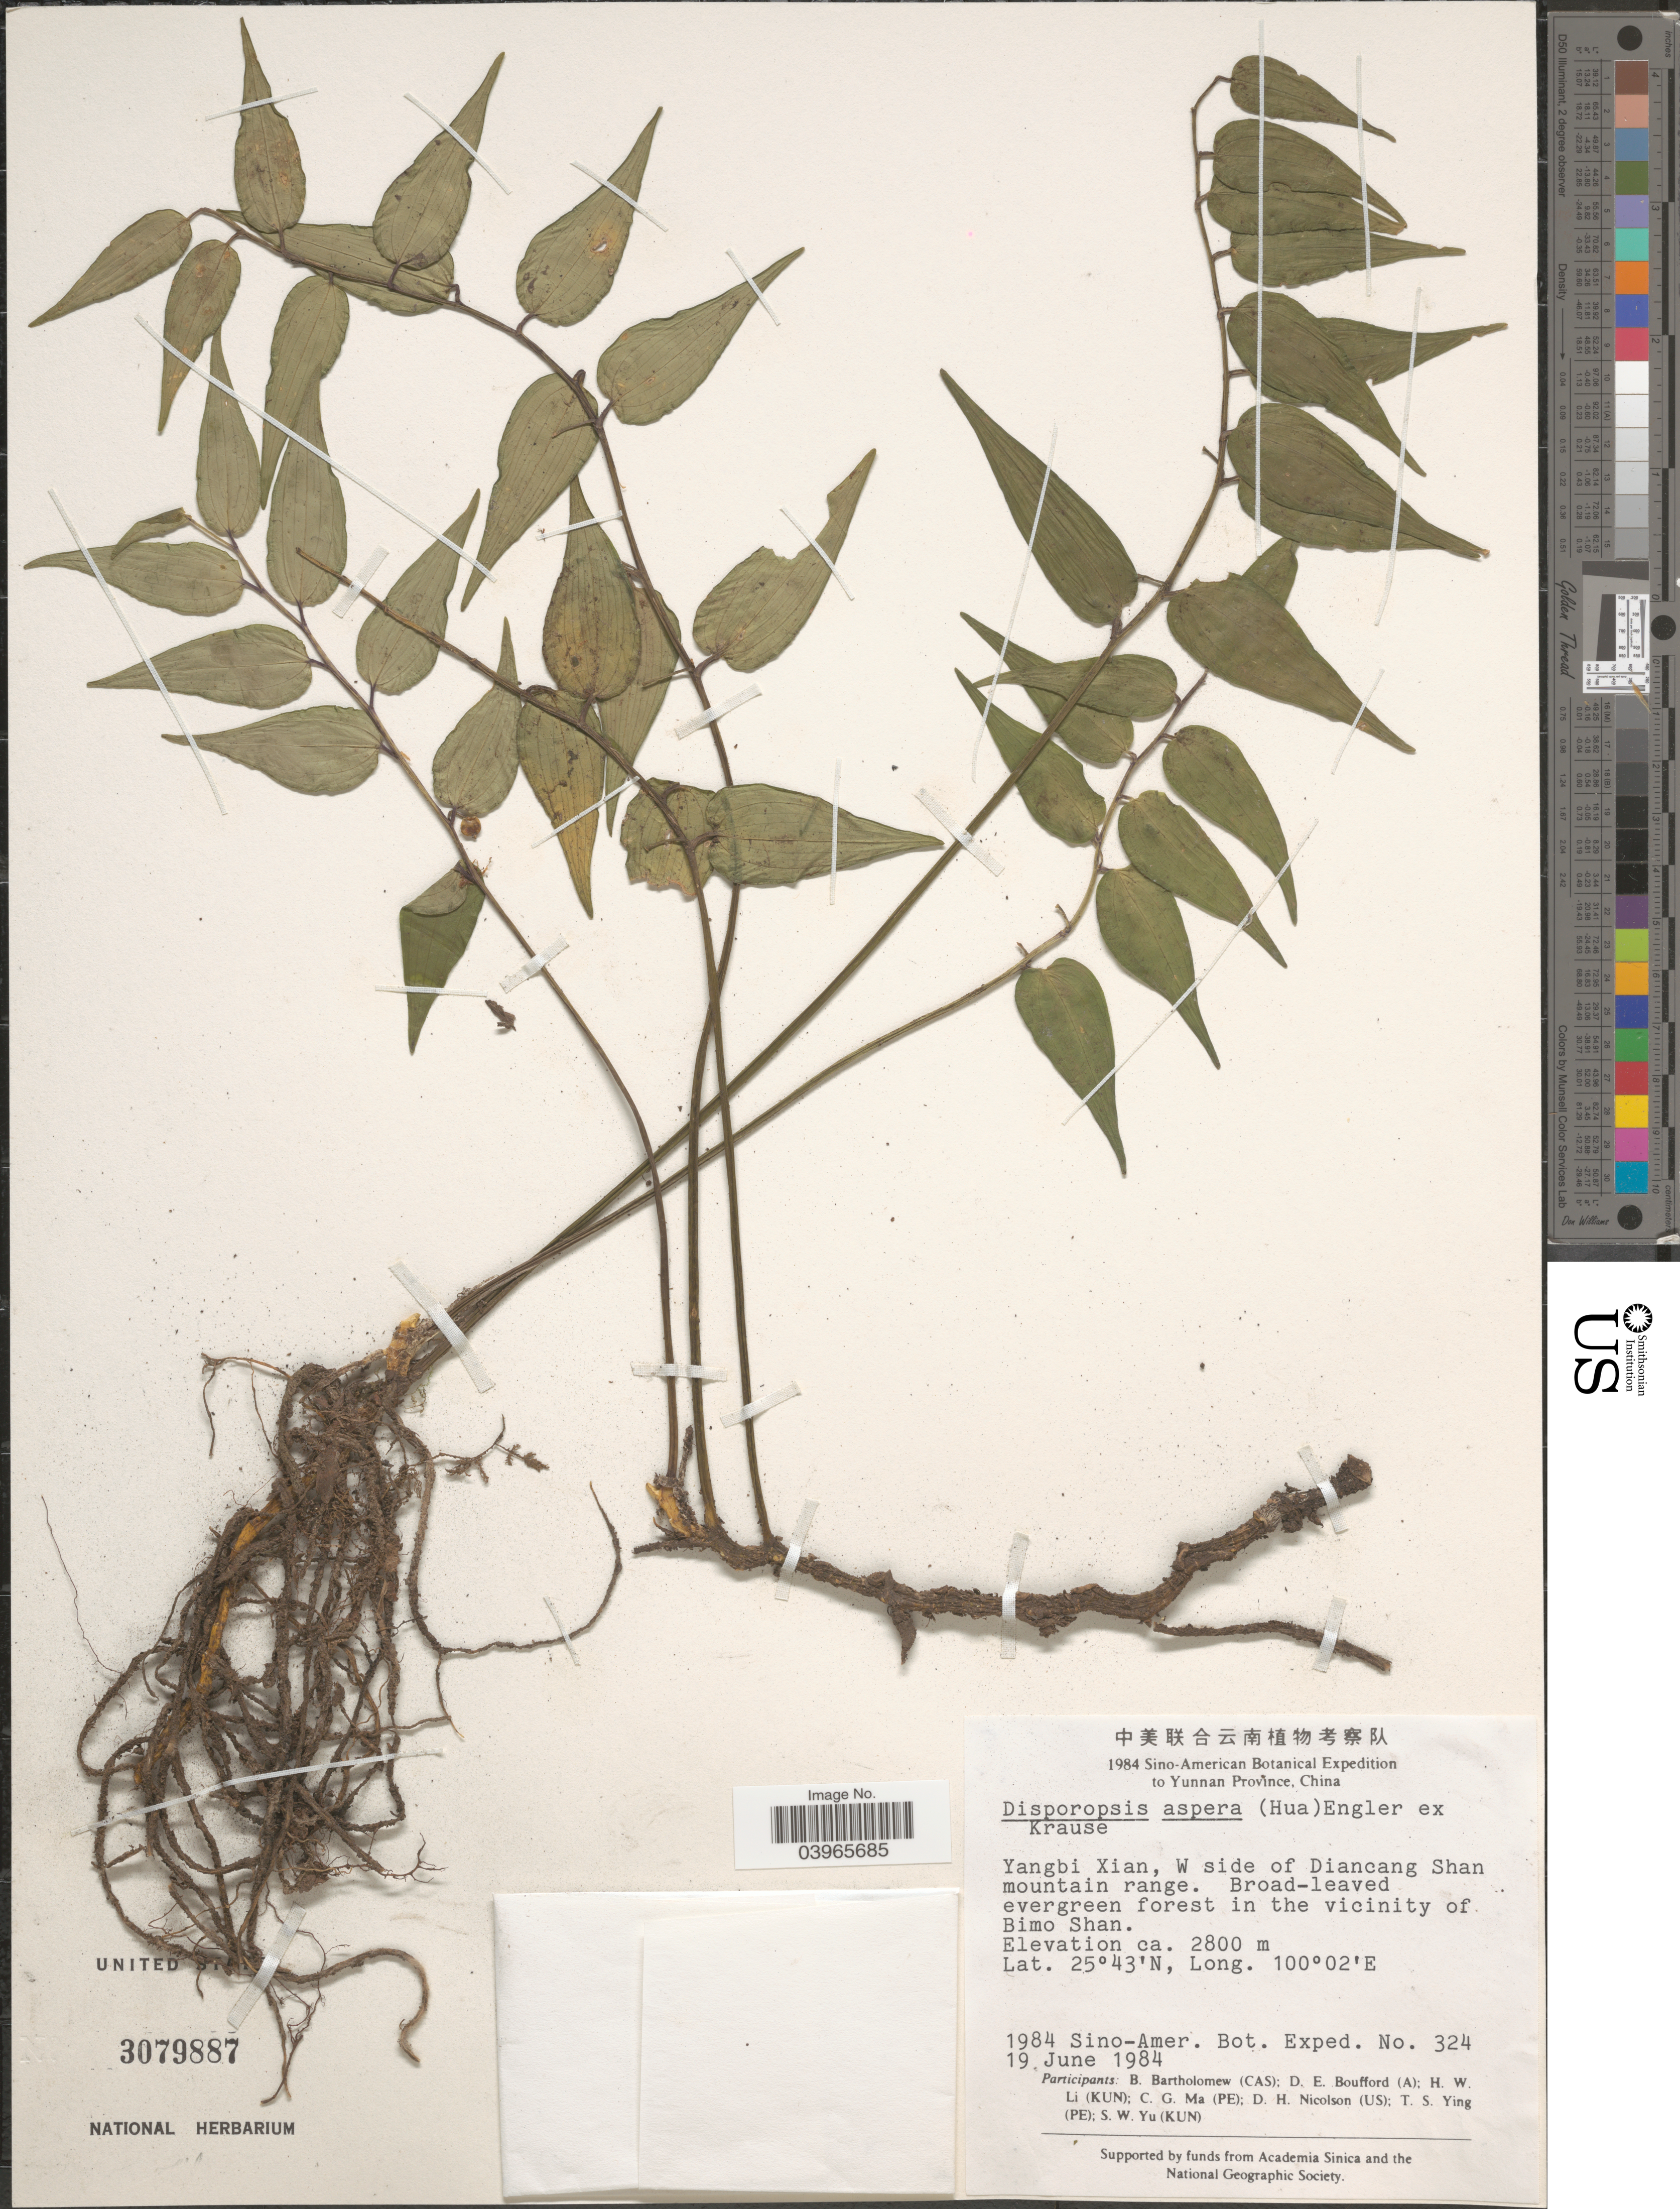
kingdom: Plantae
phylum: Tracheophyta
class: Liliopsida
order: Asparagales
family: Asparagaceae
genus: Disporopsis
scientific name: Disporopsis aspersa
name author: (Hua) Engl. ex Diels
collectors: Sino-Amer. Bot. Exped. 1984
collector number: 324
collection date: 1984-06-19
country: China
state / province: Yunnan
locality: Yangbi Xian, W side of Diancang Shan mountain range. Broad-leaved evergreen forest in the vicinity of Bimo Shan.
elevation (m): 2800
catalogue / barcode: US 3079887